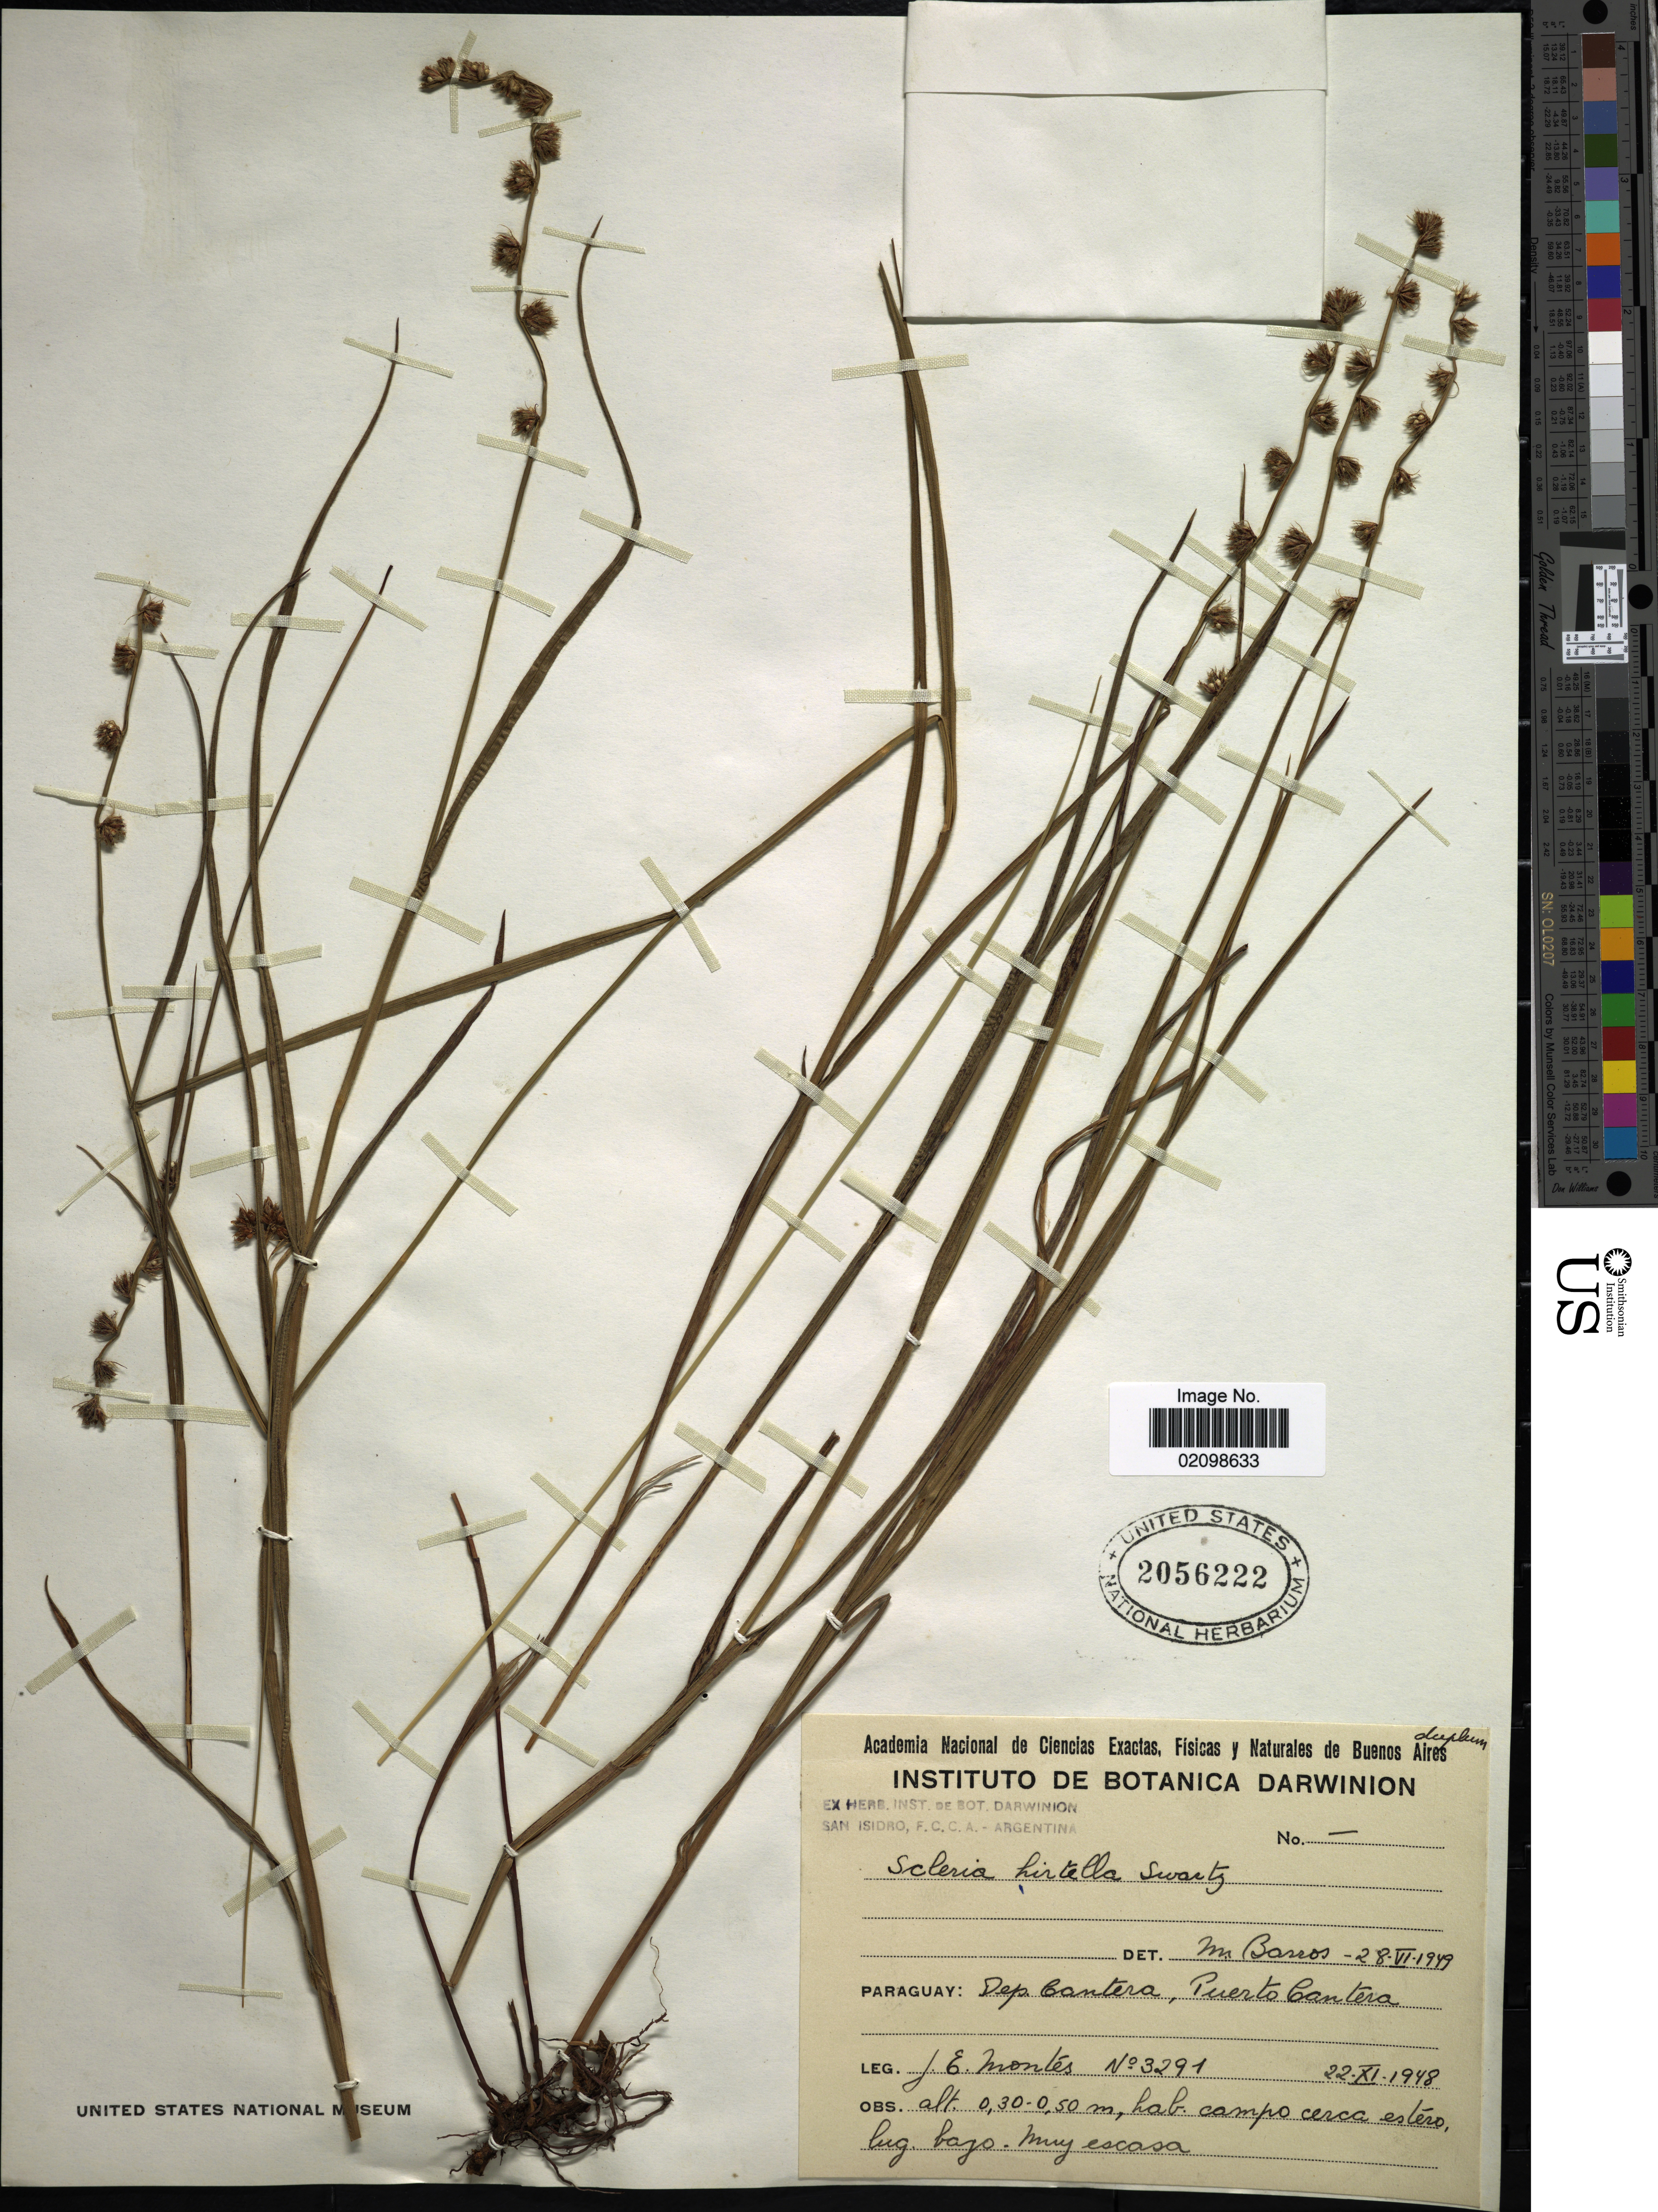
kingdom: Plantae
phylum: Tracheophyta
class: Liliopsida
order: Poales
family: Cyperaceae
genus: Scleria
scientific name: Scleria distans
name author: Poir.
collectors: J. E. Montes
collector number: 3291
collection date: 1948-11-22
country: Paraguay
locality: Paraguay: Dep Cantera, Puerto Cantera.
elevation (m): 0.3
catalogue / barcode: US 2056222